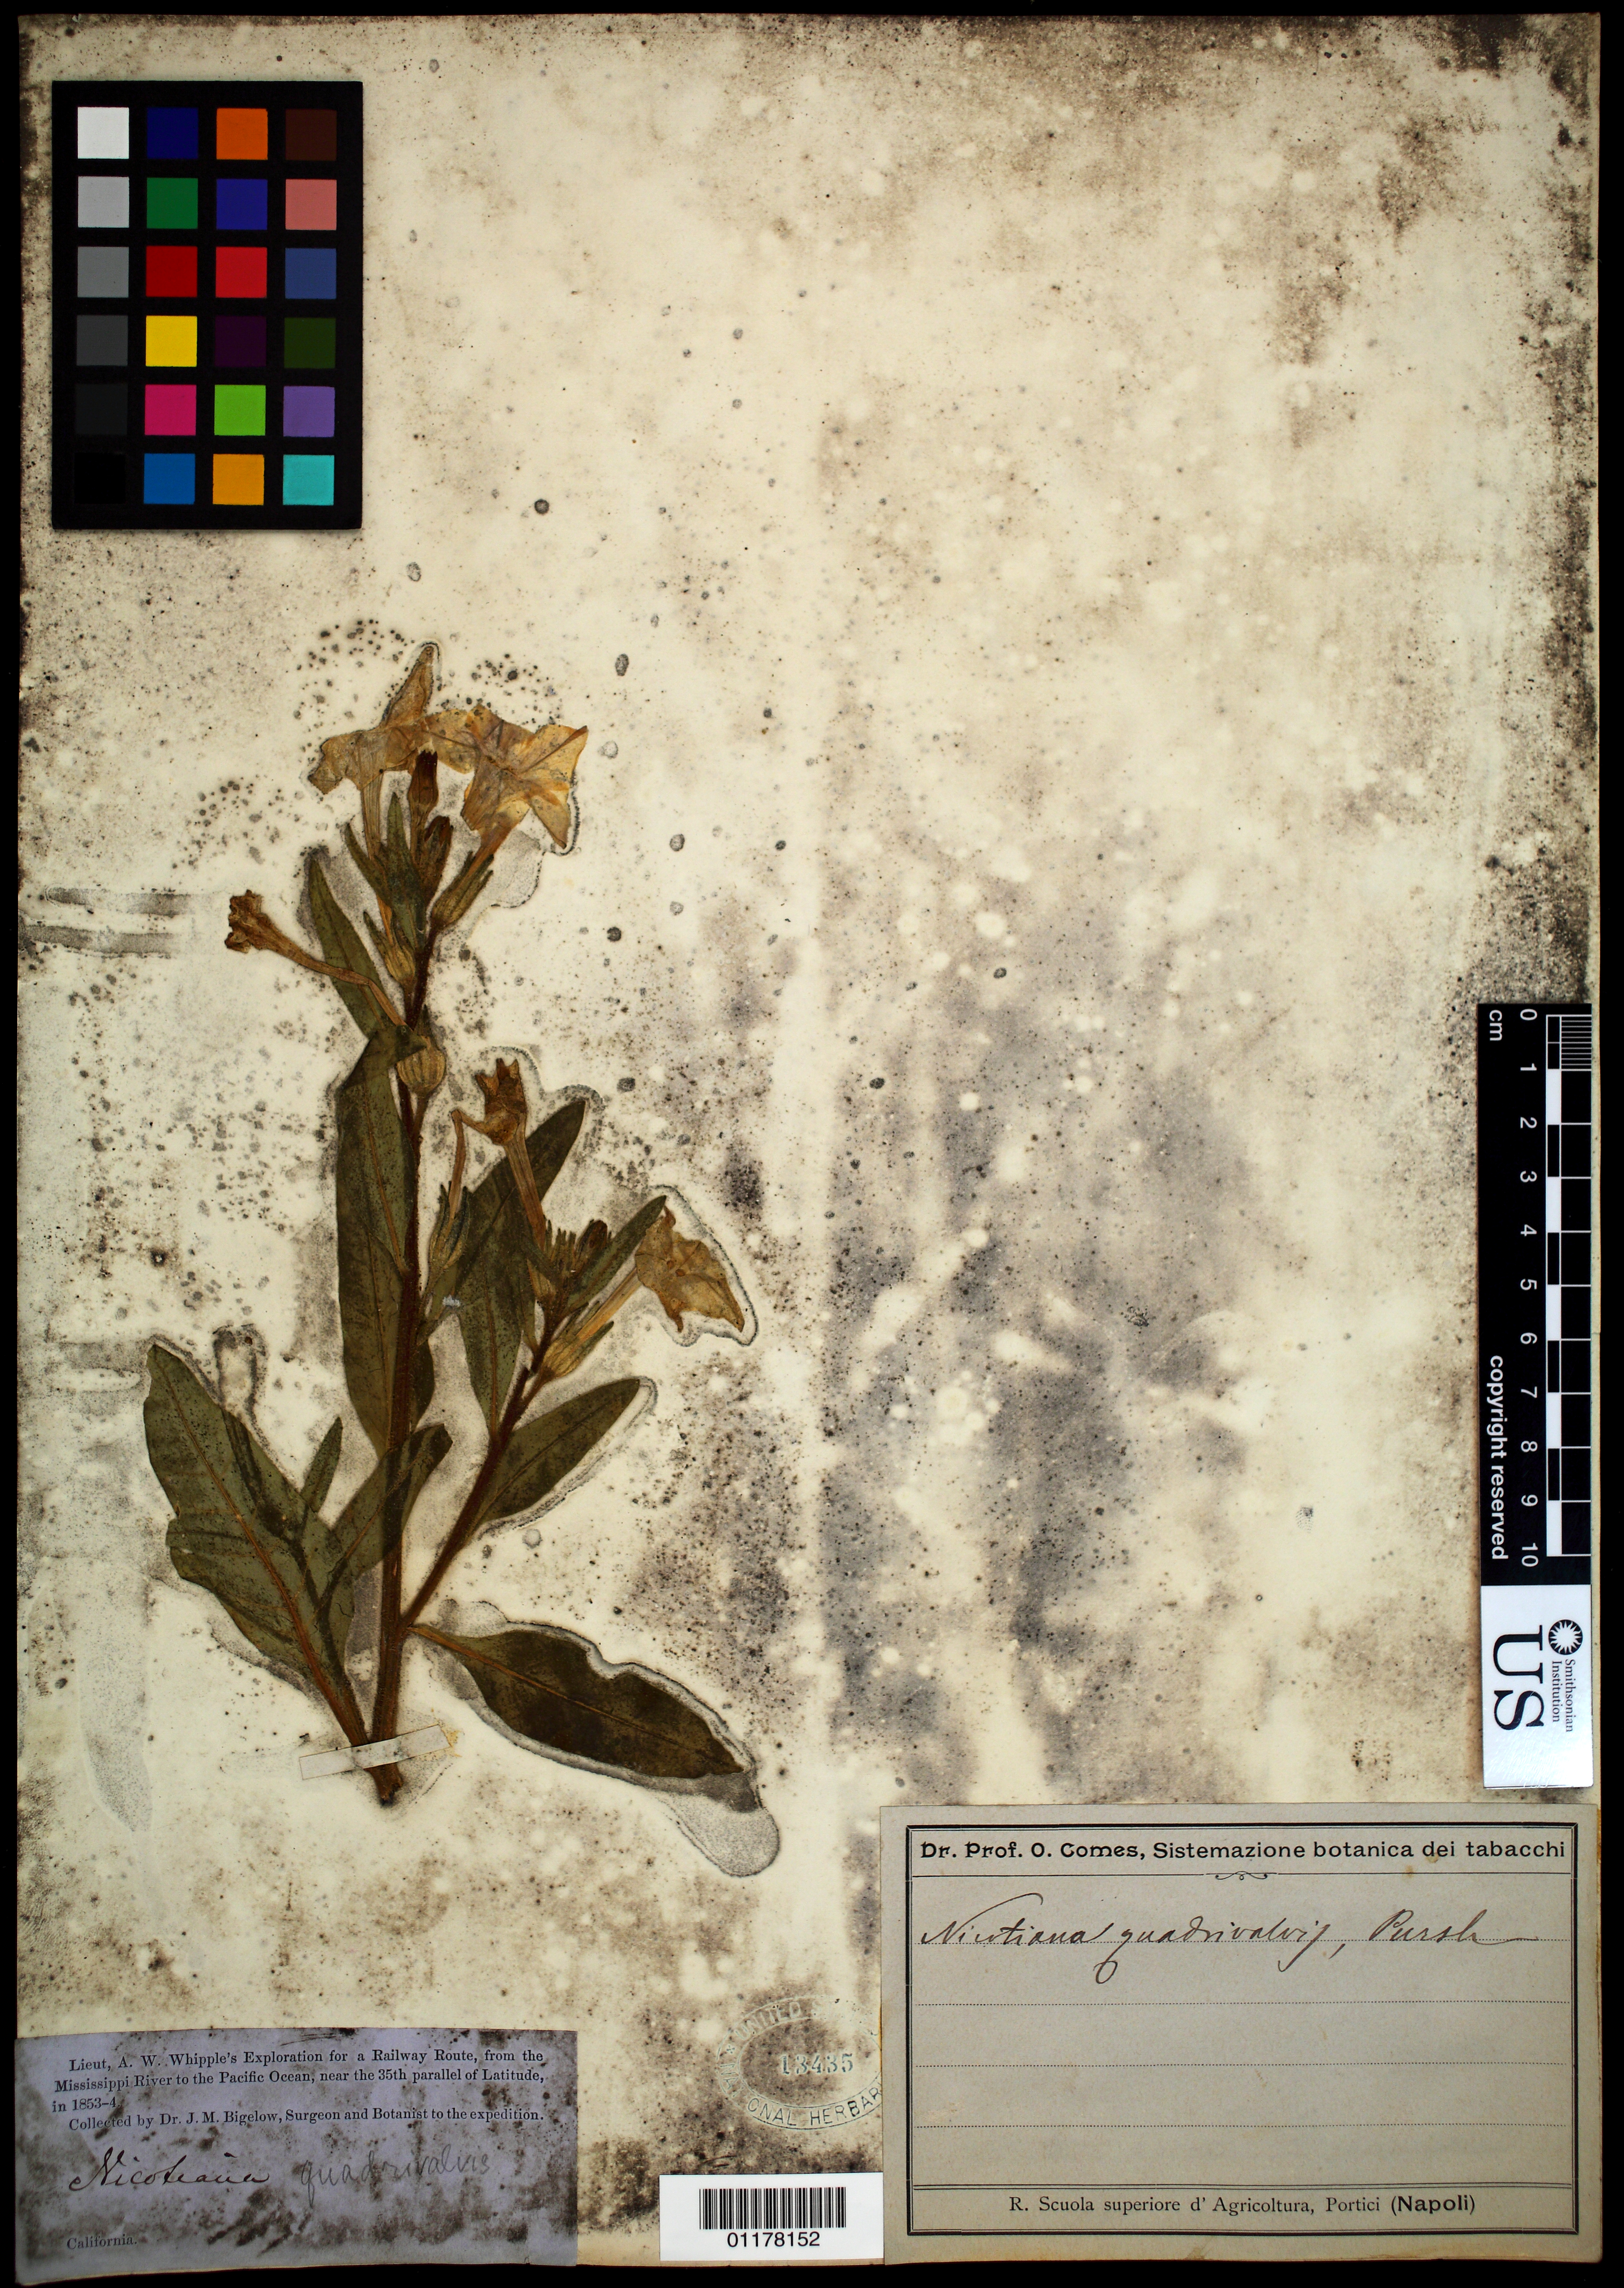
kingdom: Plantae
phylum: Tracheophyta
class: Magnoliopsida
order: Solanales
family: Solanaceae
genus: Nicotiana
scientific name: Nicotiana quadrivalvis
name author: Pursh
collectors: J. M. Bigelow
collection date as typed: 1853 to -- --- 1854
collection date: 1853/1854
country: United States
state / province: California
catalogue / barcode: US 13435